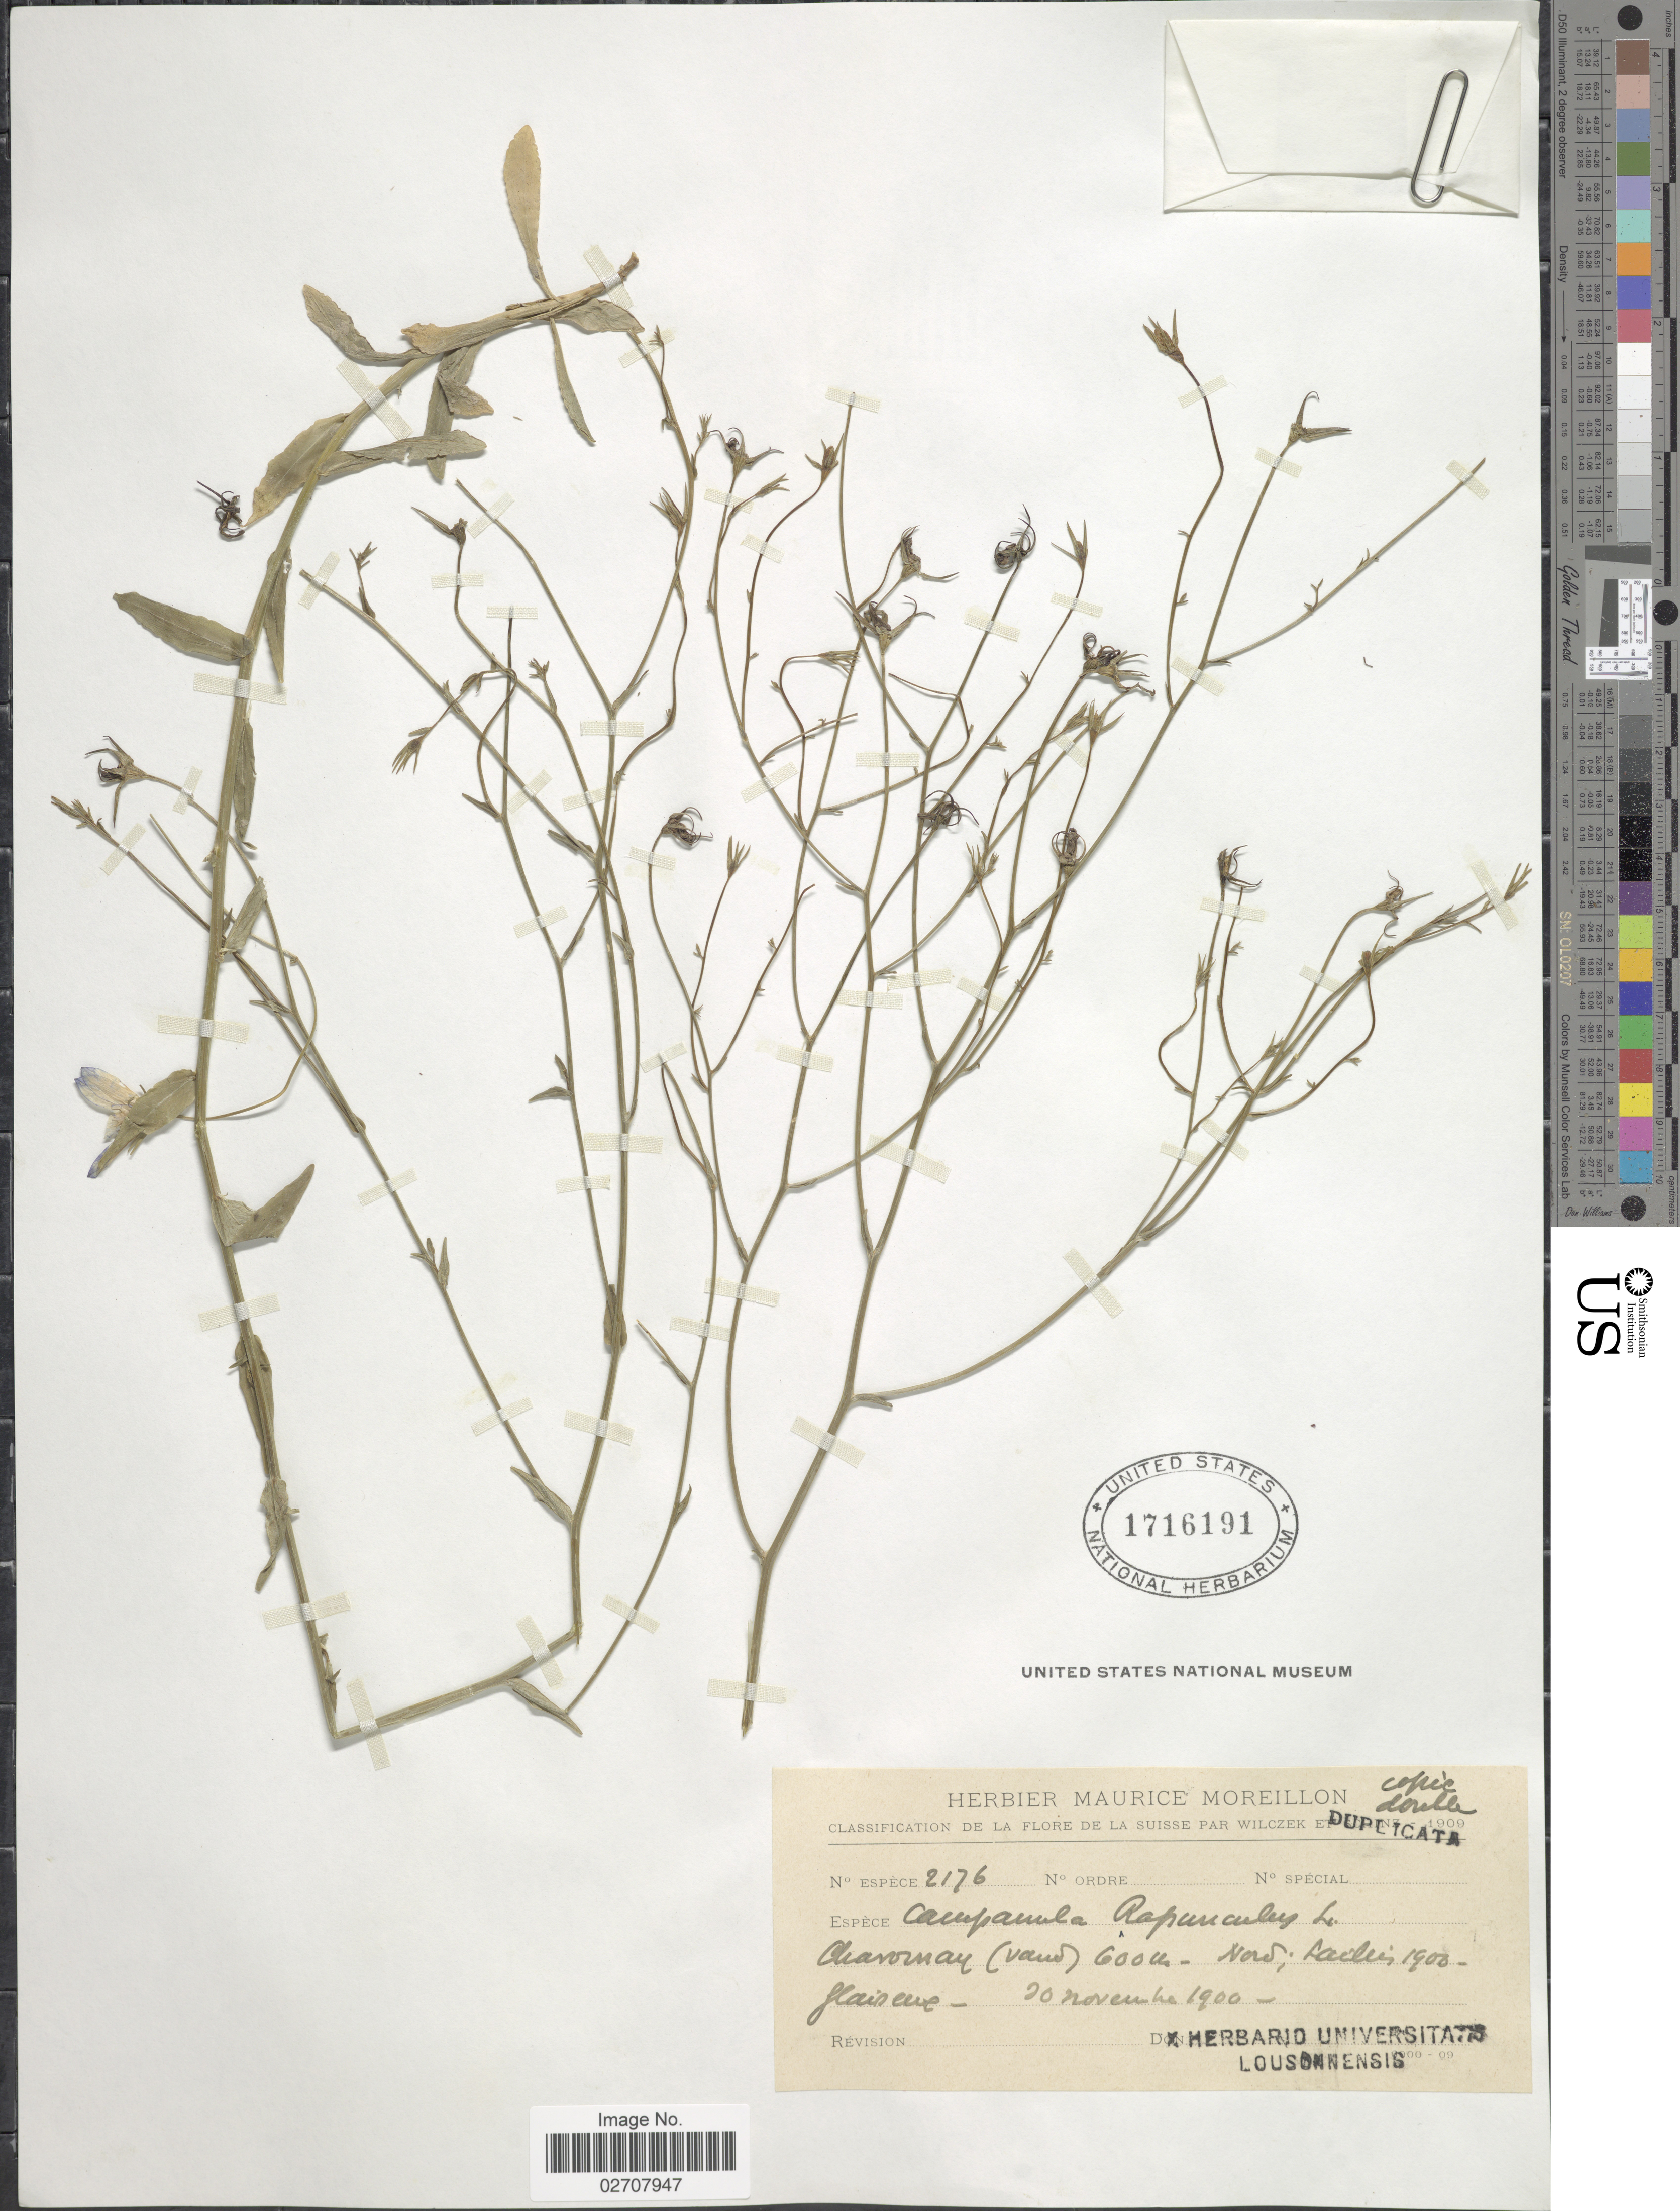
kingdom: Plantae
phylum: Tracheophyta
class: Magnoliopsida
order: Asterales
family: Campanulaceae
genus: Campanula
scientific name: Campanula rapunculus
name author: L.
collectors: ex herb. Maurice Moreillon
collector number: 2176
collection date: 1900-11-20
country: Switzerland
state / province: Vaud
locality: Chavornay (Vaud) Nord.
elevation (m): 600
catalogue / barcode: US 1716191